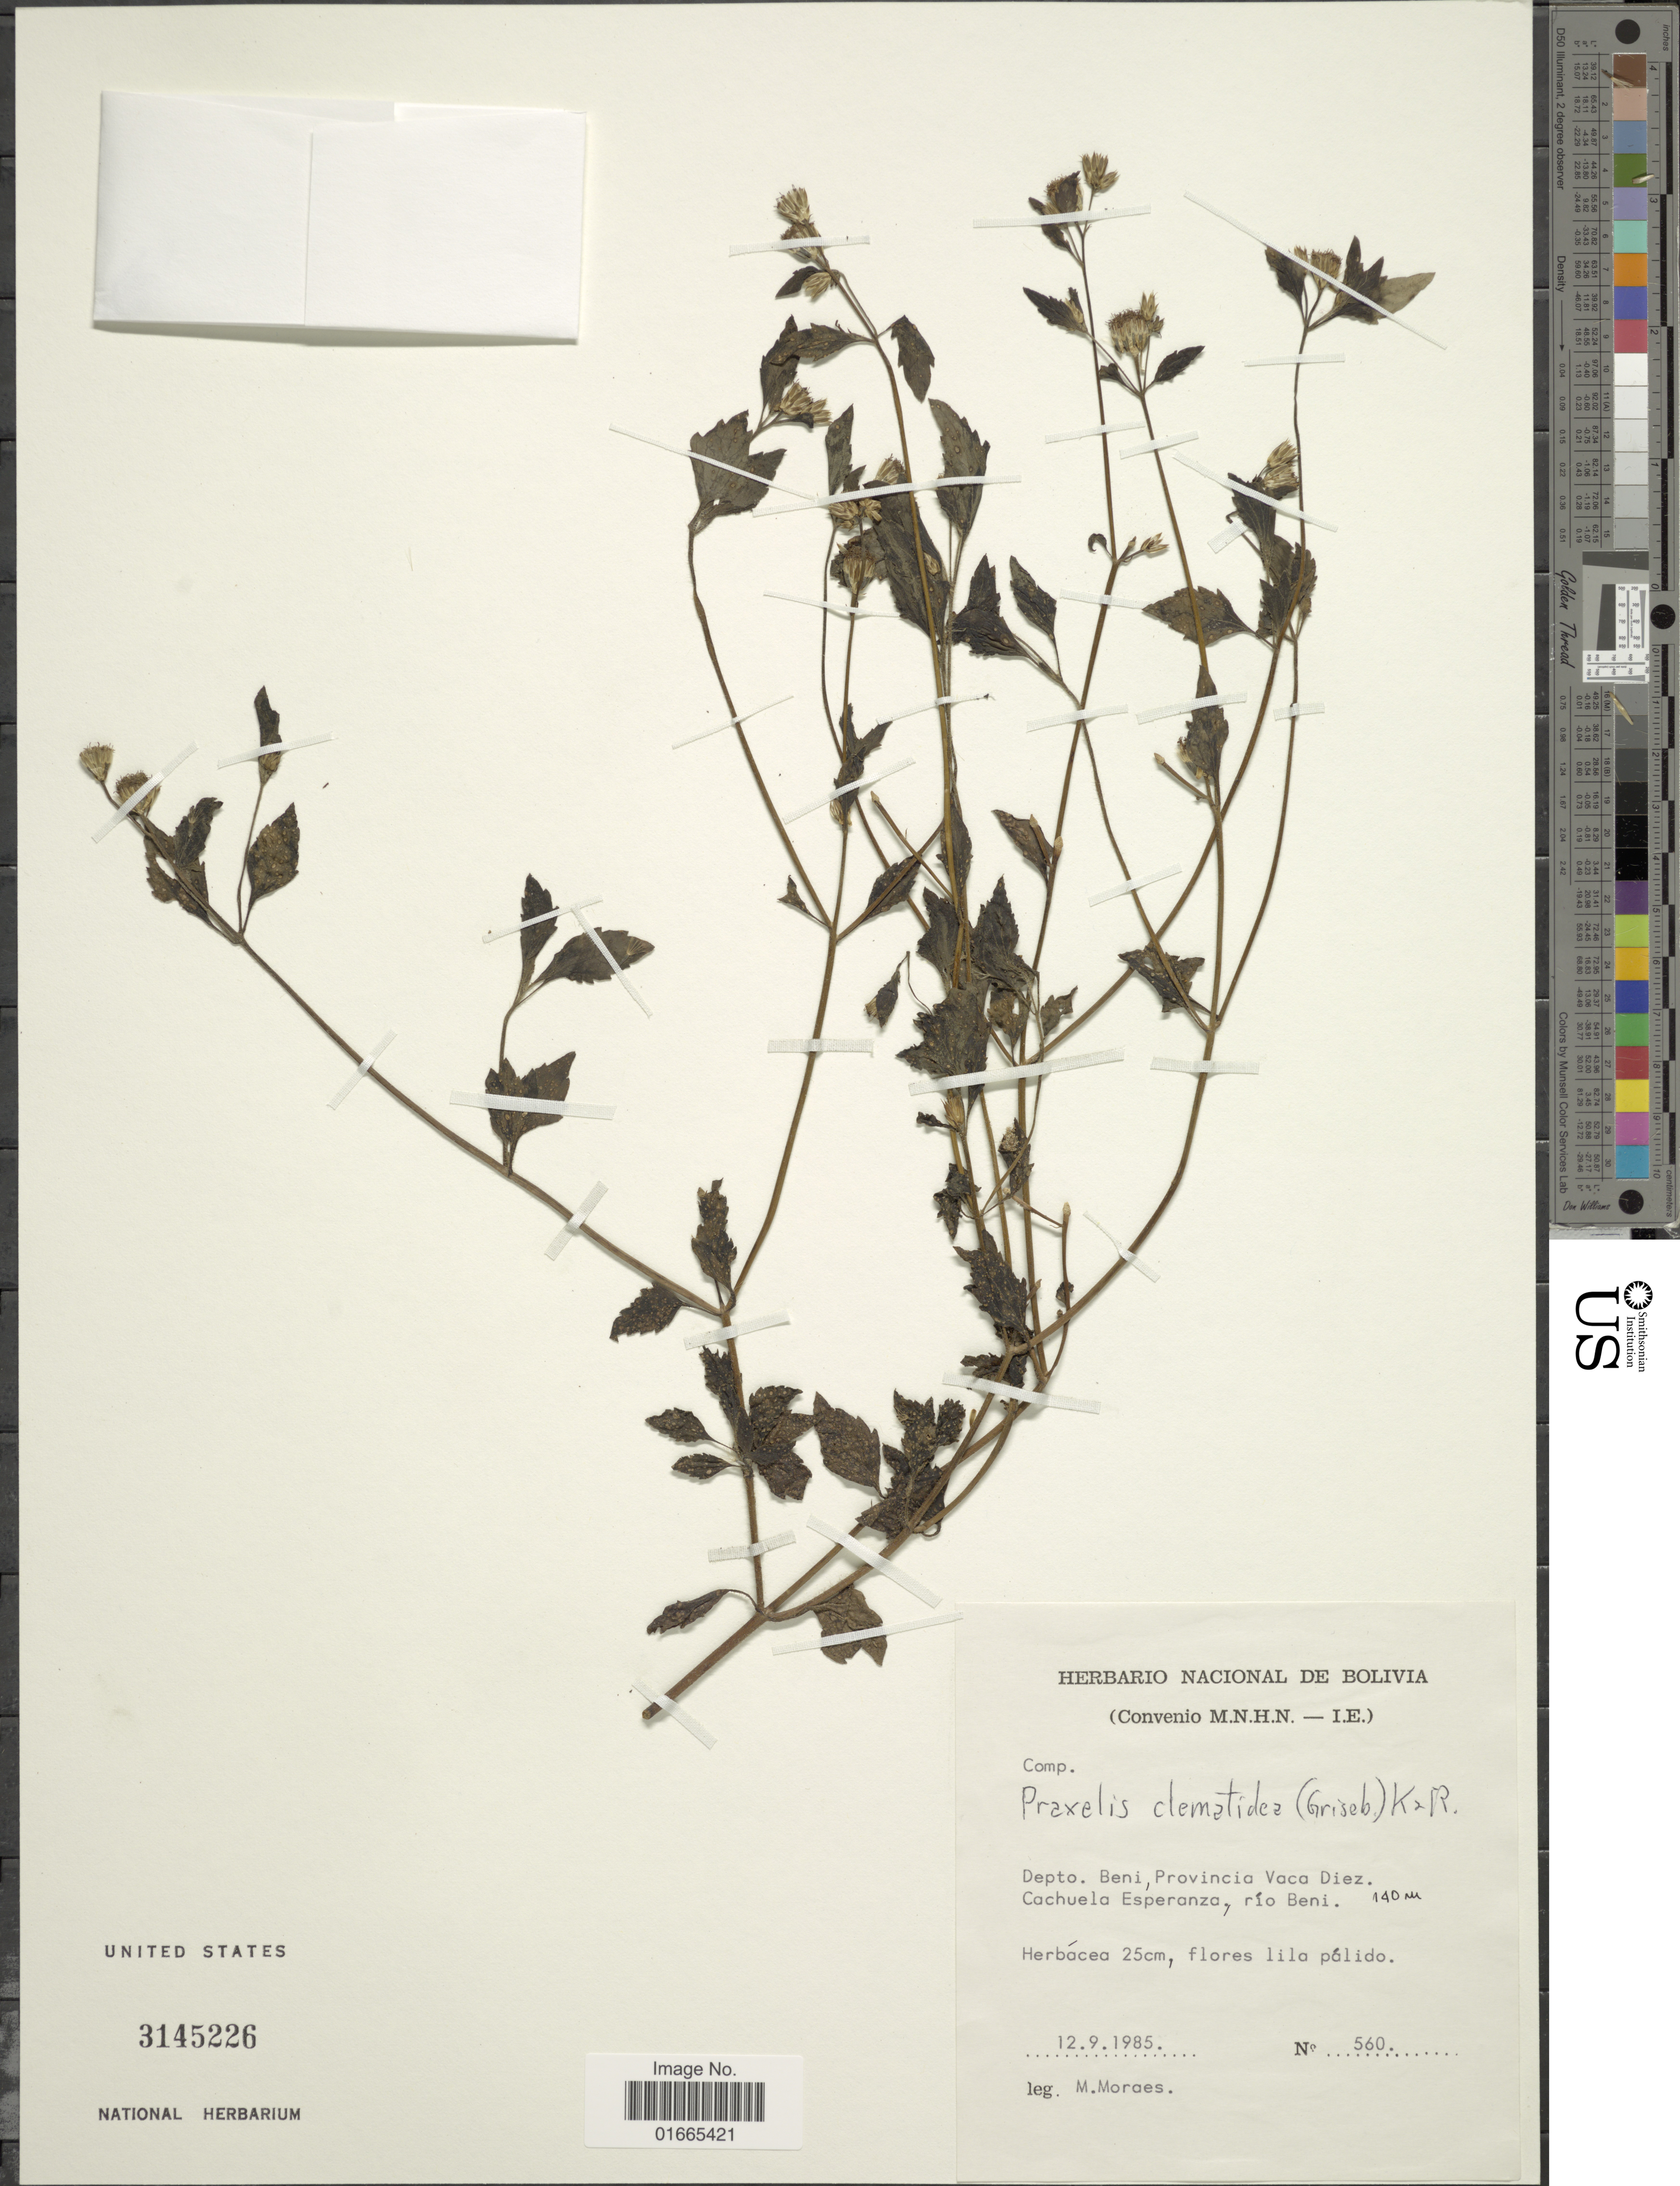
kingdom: Plantae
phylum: Tracheophyta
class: Magnoliopsida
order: Asterales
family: Asteraceae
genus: Praxelis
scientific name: Praxelis clematidea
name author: (Griseb.) R.M. King & H. Rob.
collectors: M. Moraes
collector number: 560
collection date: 1985-09-12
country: Bolivia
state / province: Beni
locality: Depto. Beni, provincia Vaca Diez. Cachuela Esperanza, río Beni.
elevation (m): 140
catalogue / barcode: US 3145226